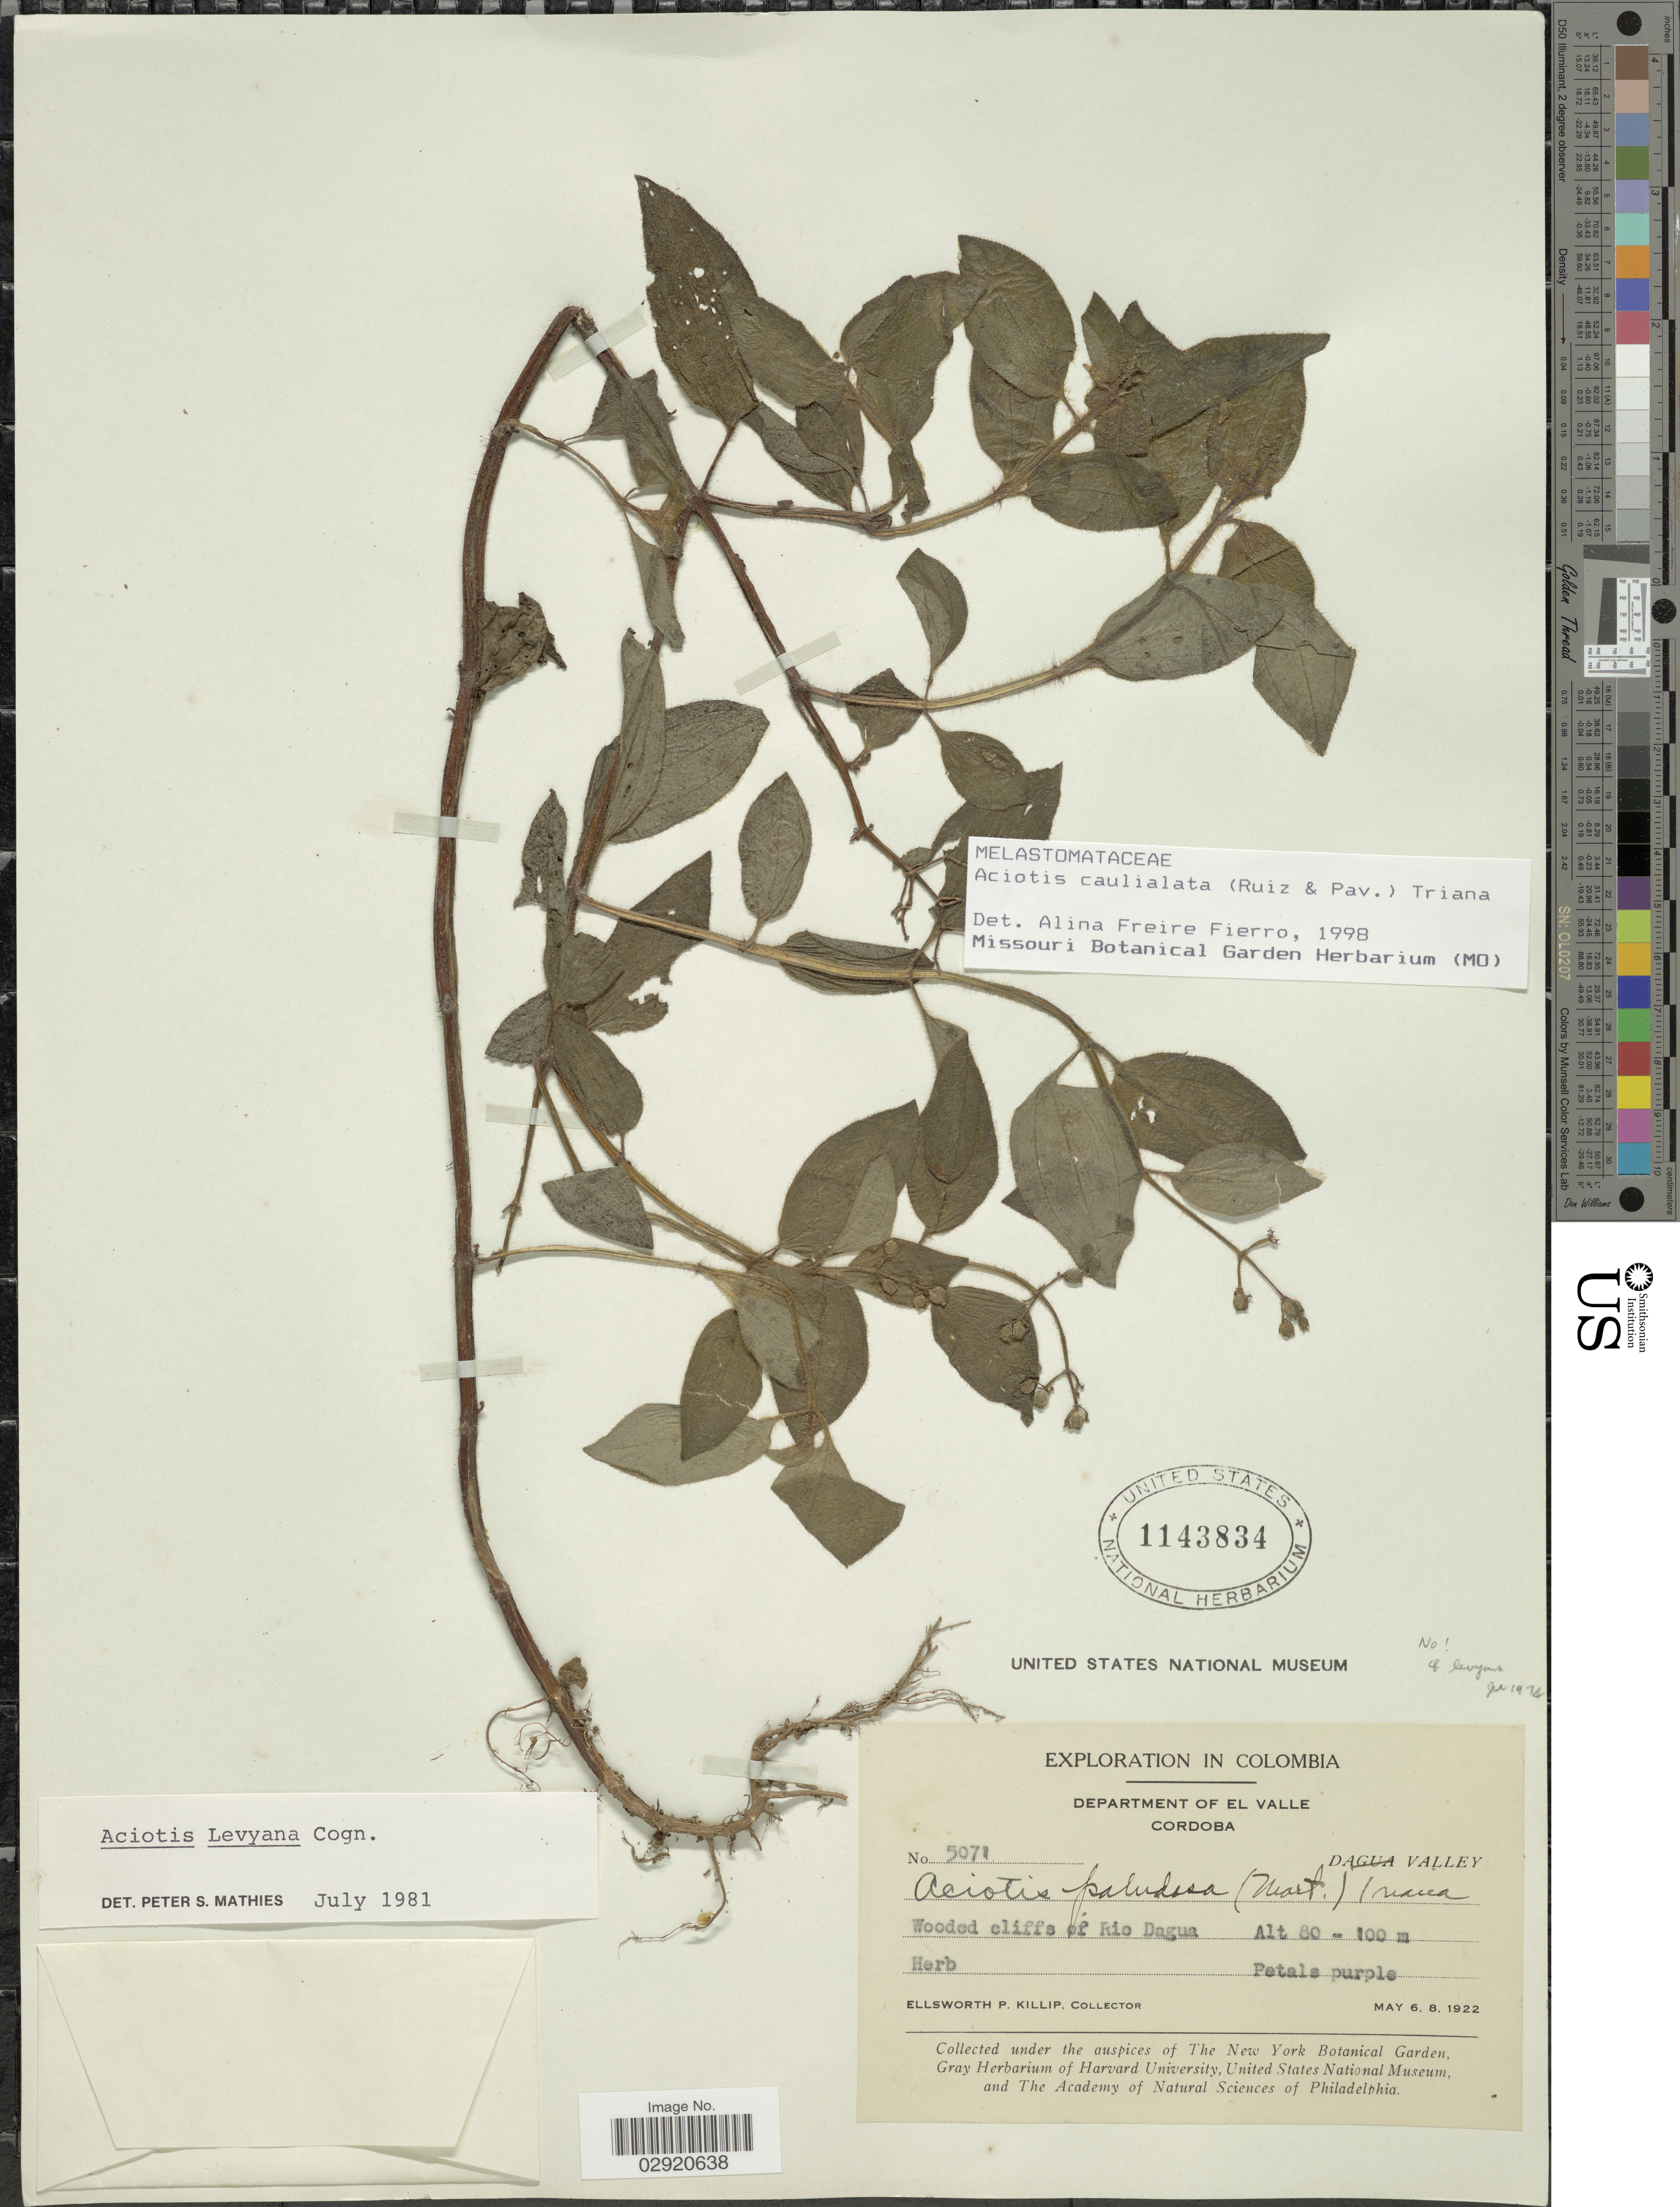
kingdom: Plantae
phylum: Tracheophyta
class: Magnoliopsida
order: Myrtales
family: Melastomataceae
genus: Aciotis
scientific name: Aciotis rubricaulis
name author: (Mart. ex DC.) Triana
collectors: E. P. Killip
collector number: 5071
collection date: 1922-05-06/1922-05-08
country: Colombia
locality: Department of El Valle. Cordoba. Dagua Valley. Rio Dagua.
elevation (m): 80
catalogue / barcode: US 1143834